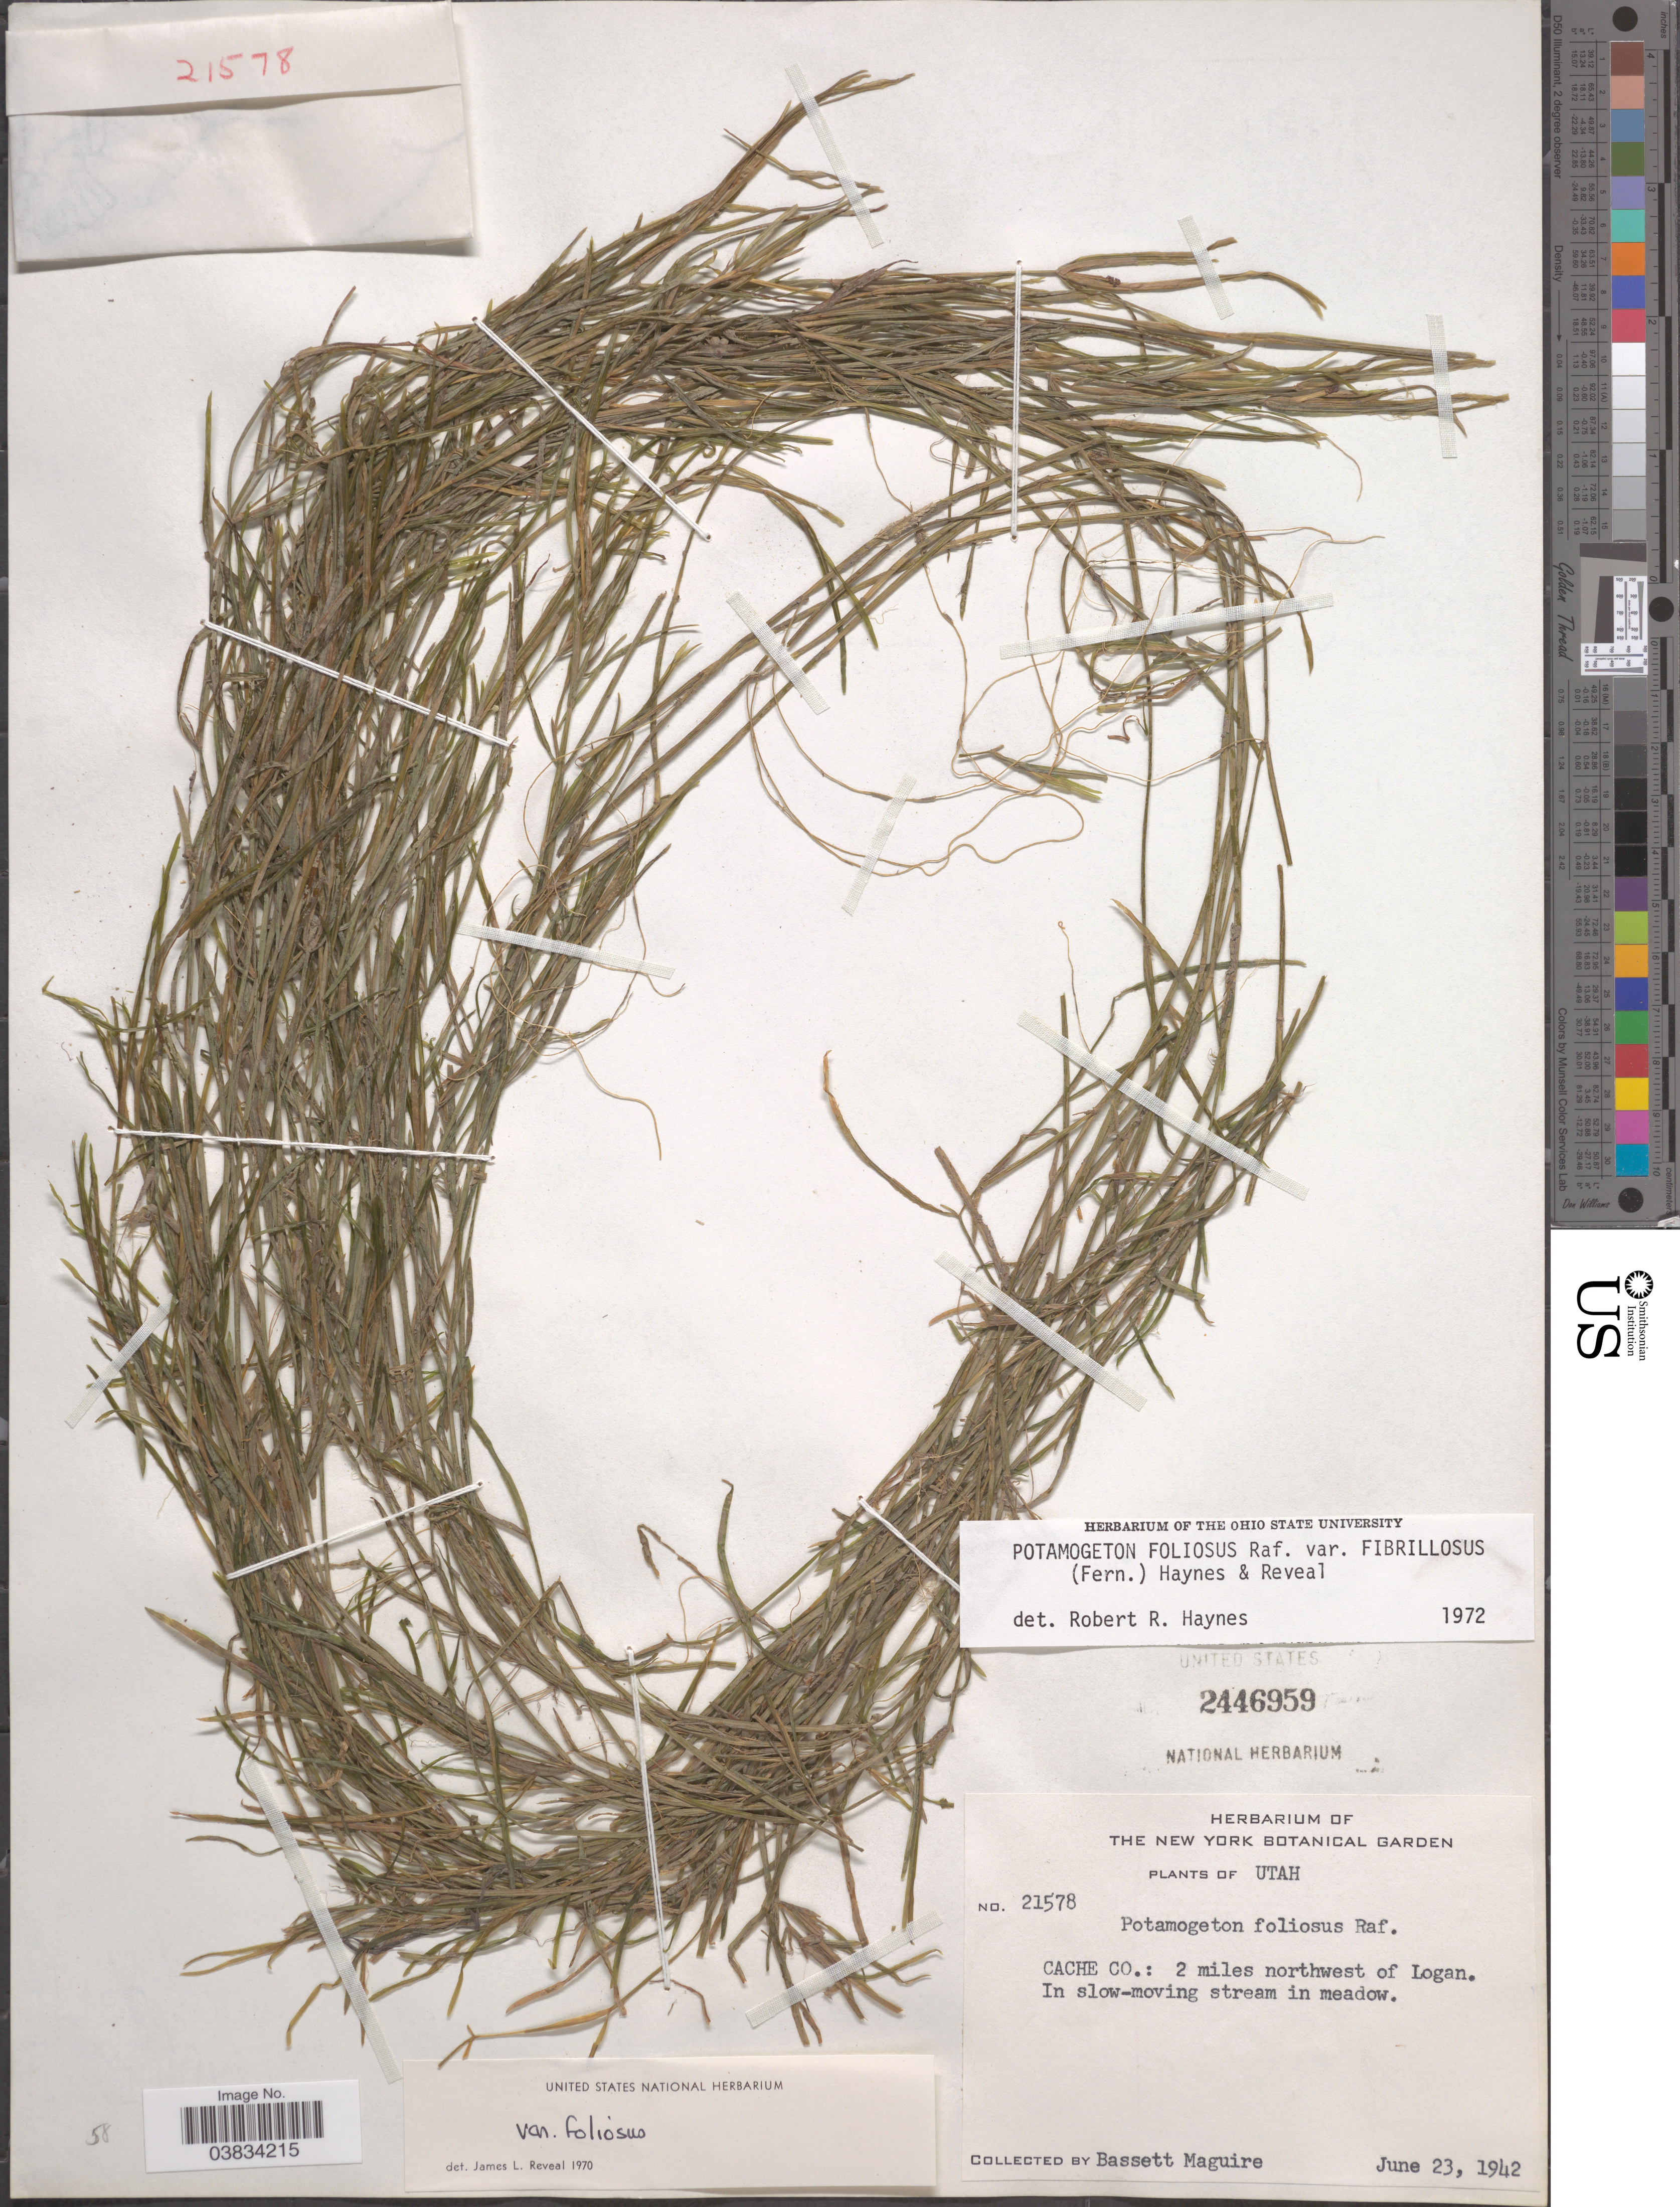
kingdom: Plantae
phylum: Tracheophyta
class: Liliopsida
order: Alismatales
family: Potamogetonaceae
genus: Potamogeton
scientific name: Potamogeton foliosus var. fibrillosus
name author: (Fernald) R.R. Haynes & Reveal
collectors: B. Maguire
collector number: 21578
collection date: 1942-06-23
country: United States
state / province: Utah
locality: Cache Co.: 2 miles northwest of Logan.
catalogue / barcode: US 2446959